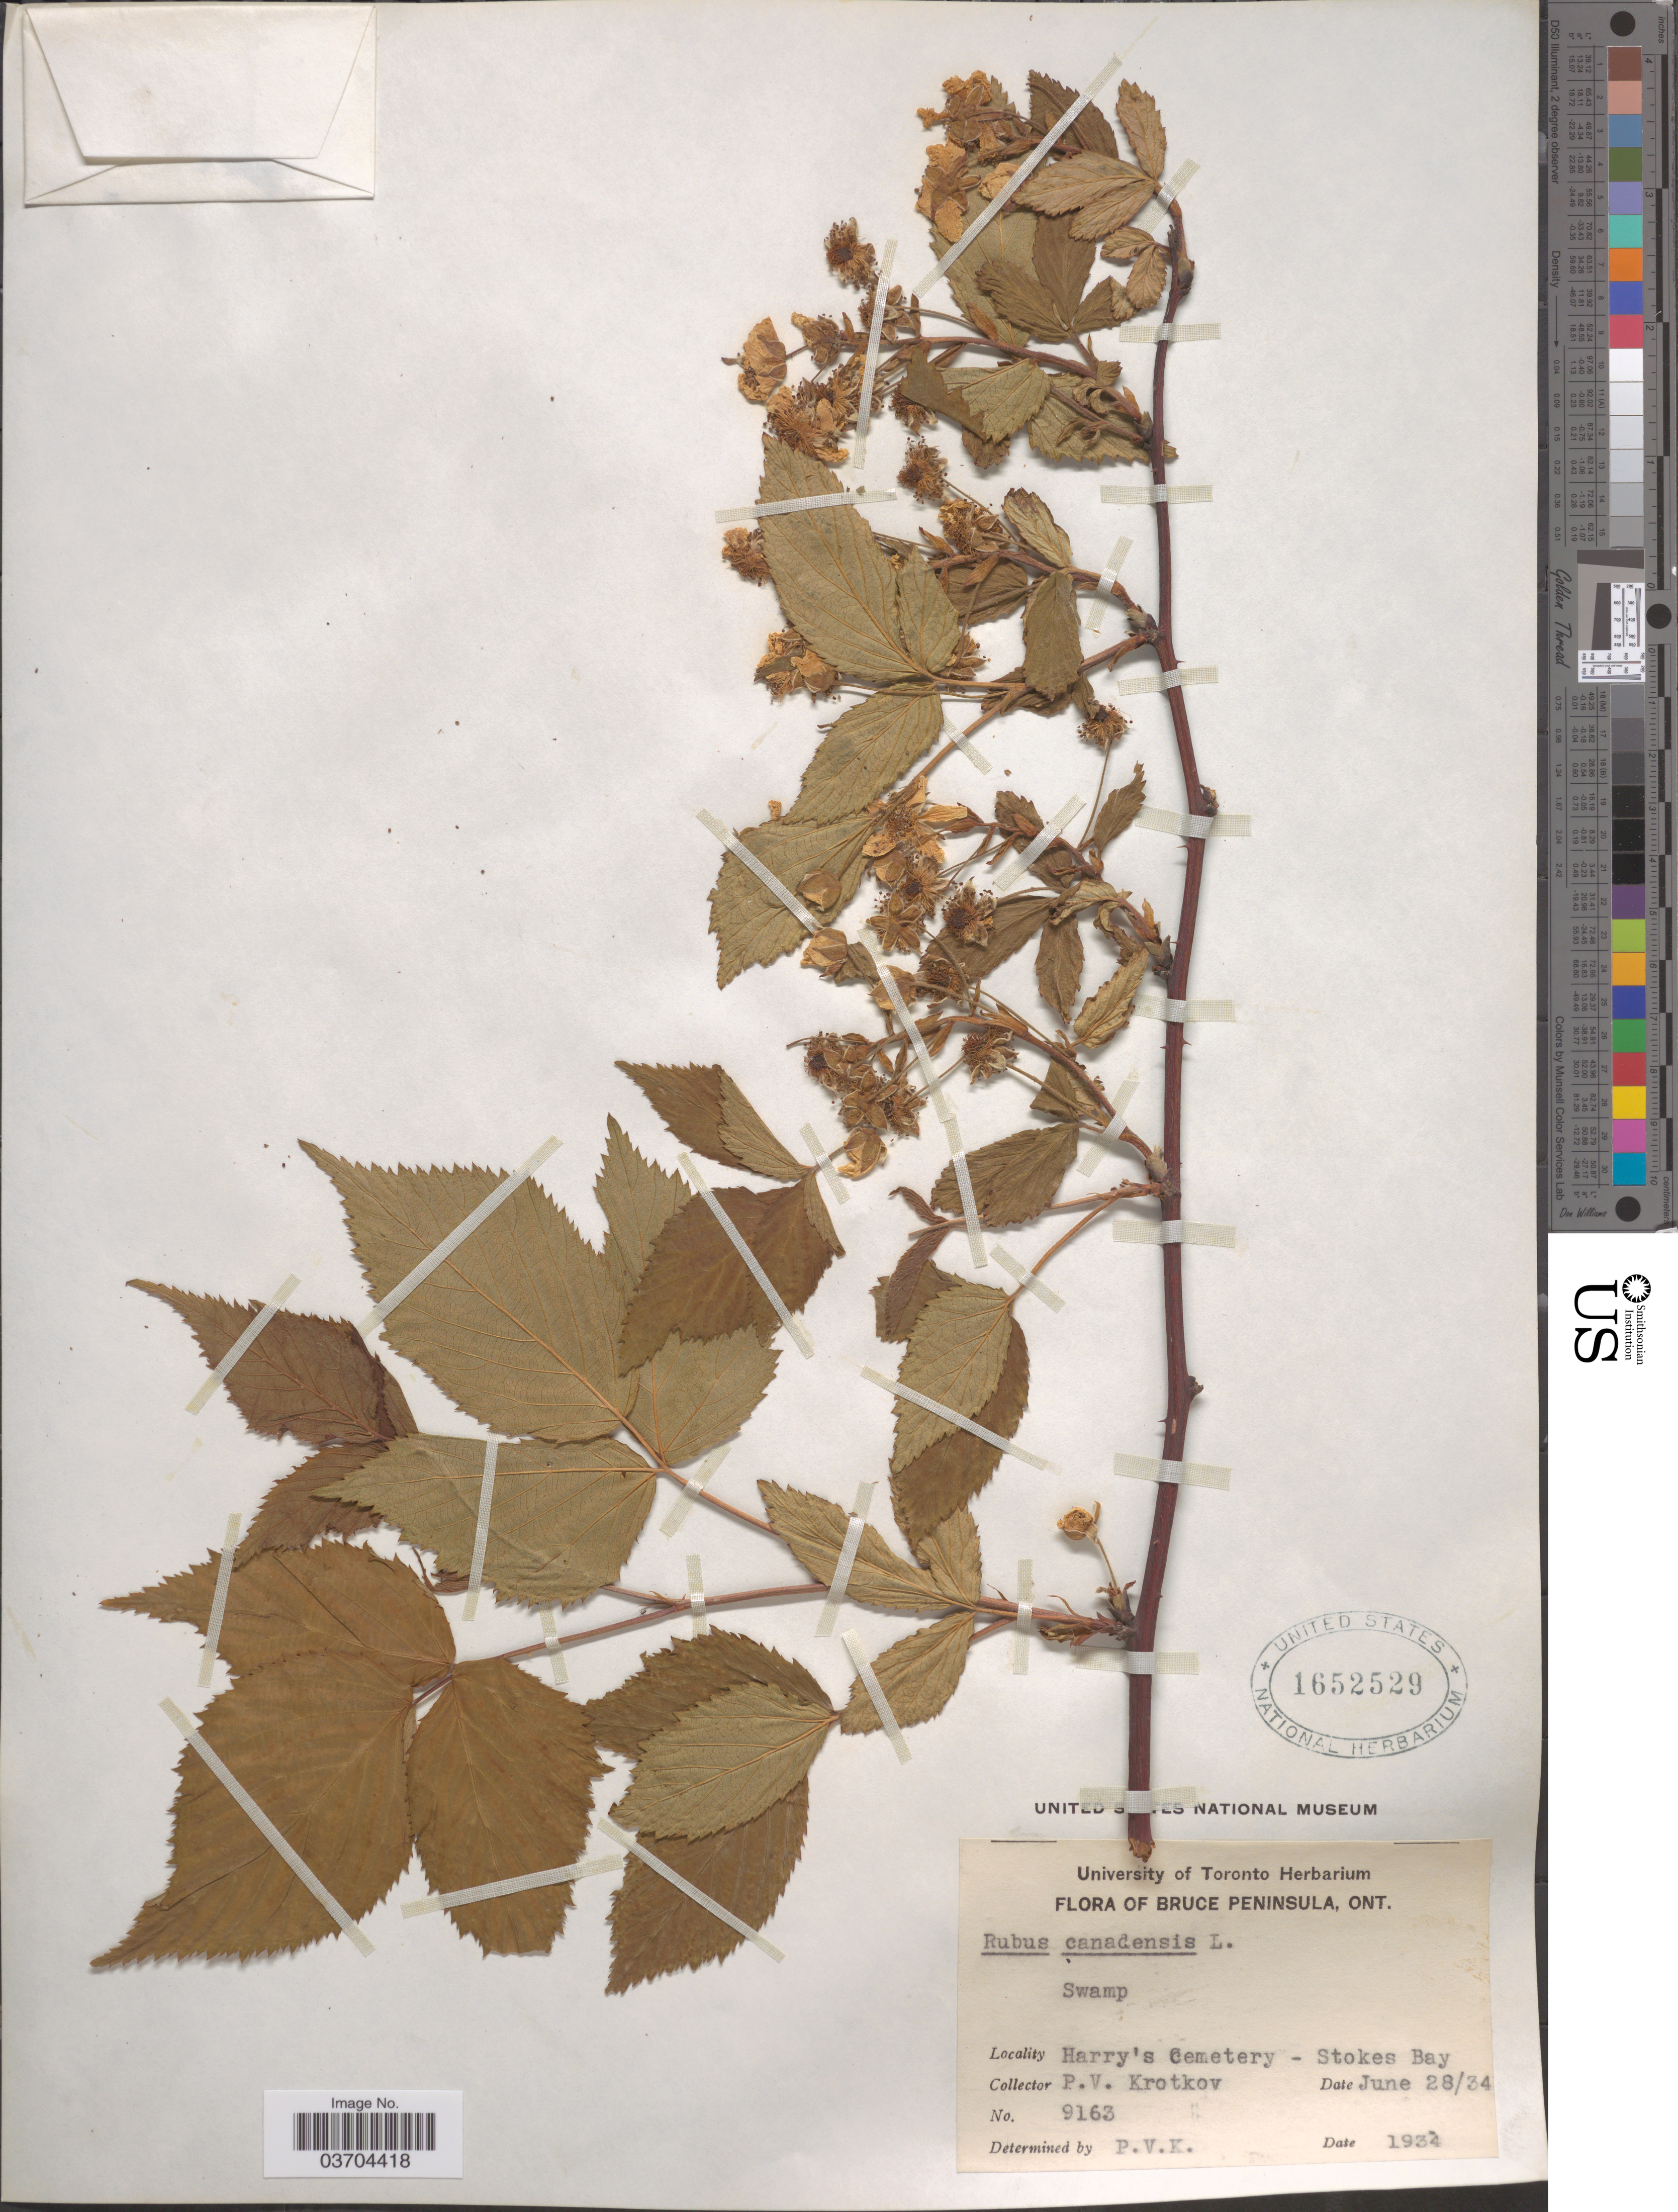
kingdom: Plantae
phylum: Tracheophyta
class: Magnoliopsida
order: Rosales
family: Rosaceae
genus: Rubus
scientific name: Rubus canadensis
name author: L.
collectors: P. V. Krotkov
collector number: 9163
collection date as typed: Transcribed d/m/y: 28/6/34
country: Canada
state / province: Ontario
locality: Bruce Peninsula. Harry's Cemetery - Stokes Bay.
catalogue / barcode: US 1652529